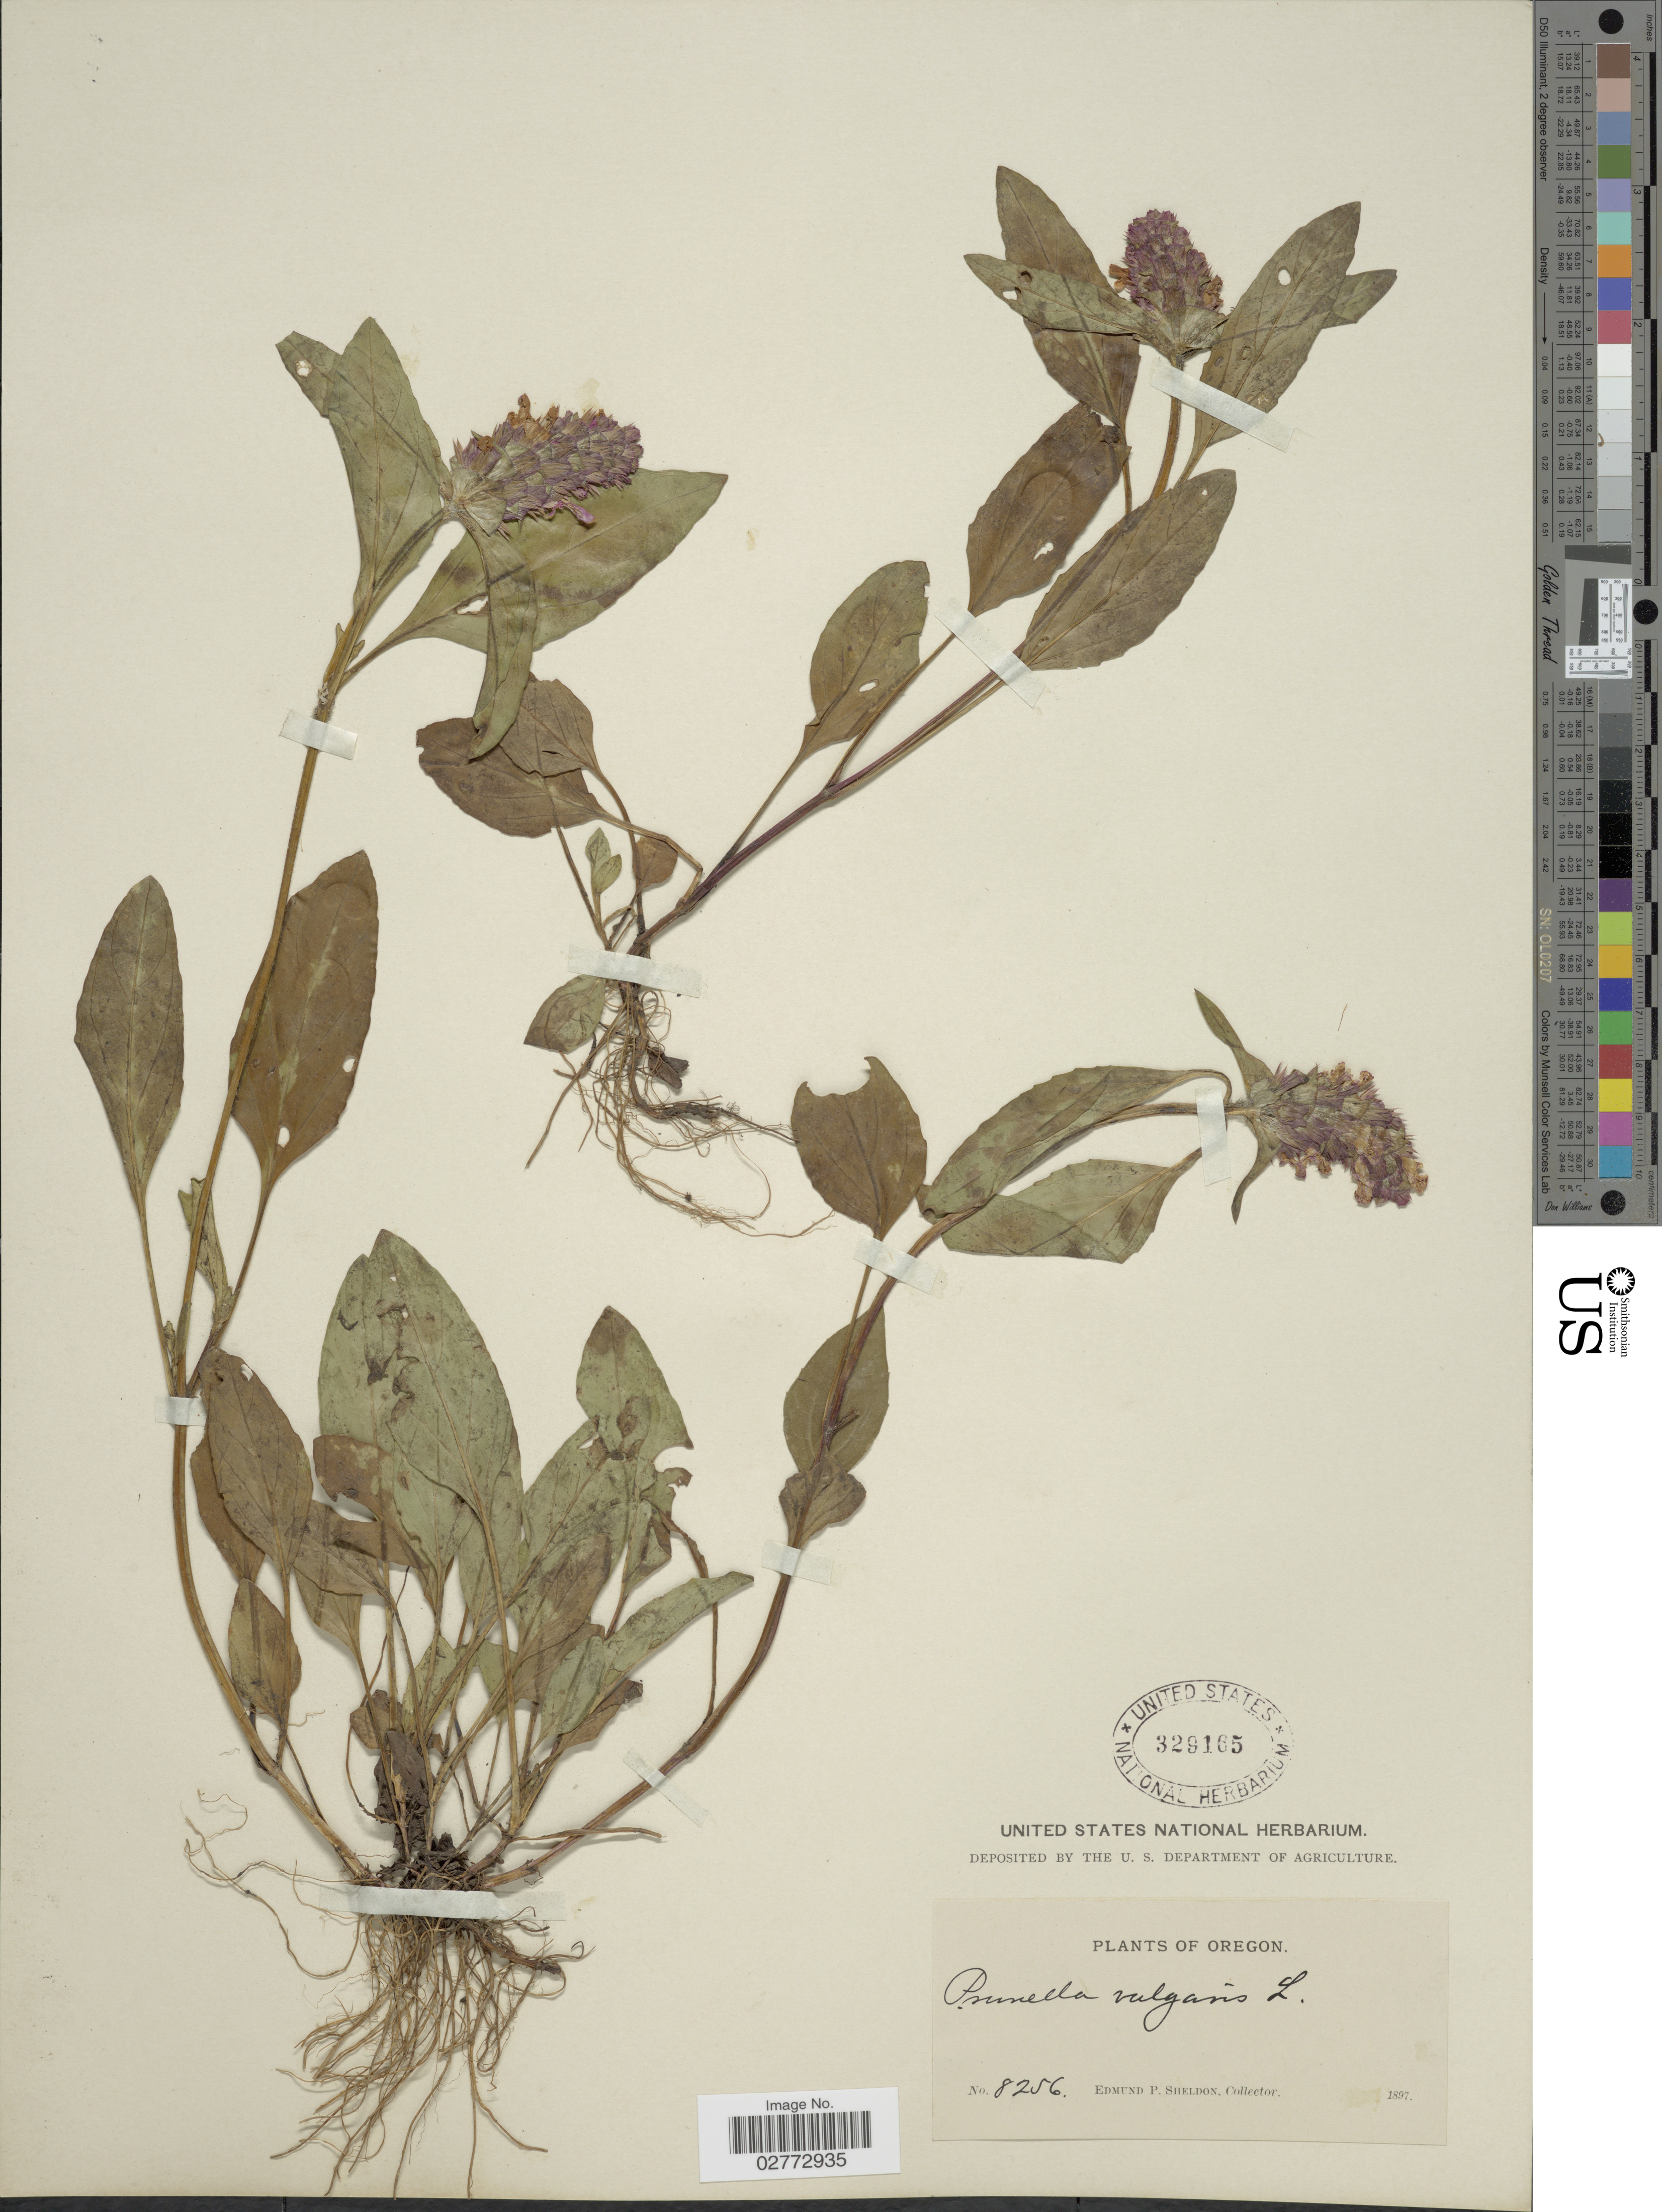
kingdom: Plantae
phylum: Tracheophyta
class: Magnoliopsida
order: Lamiales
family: Lamiaceae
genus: Prunella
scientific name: Prunella vulgaris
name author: L.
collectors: E. P. Sheldon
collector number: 8256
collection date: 1897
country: United States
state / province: Oregon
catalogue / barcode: US 329165